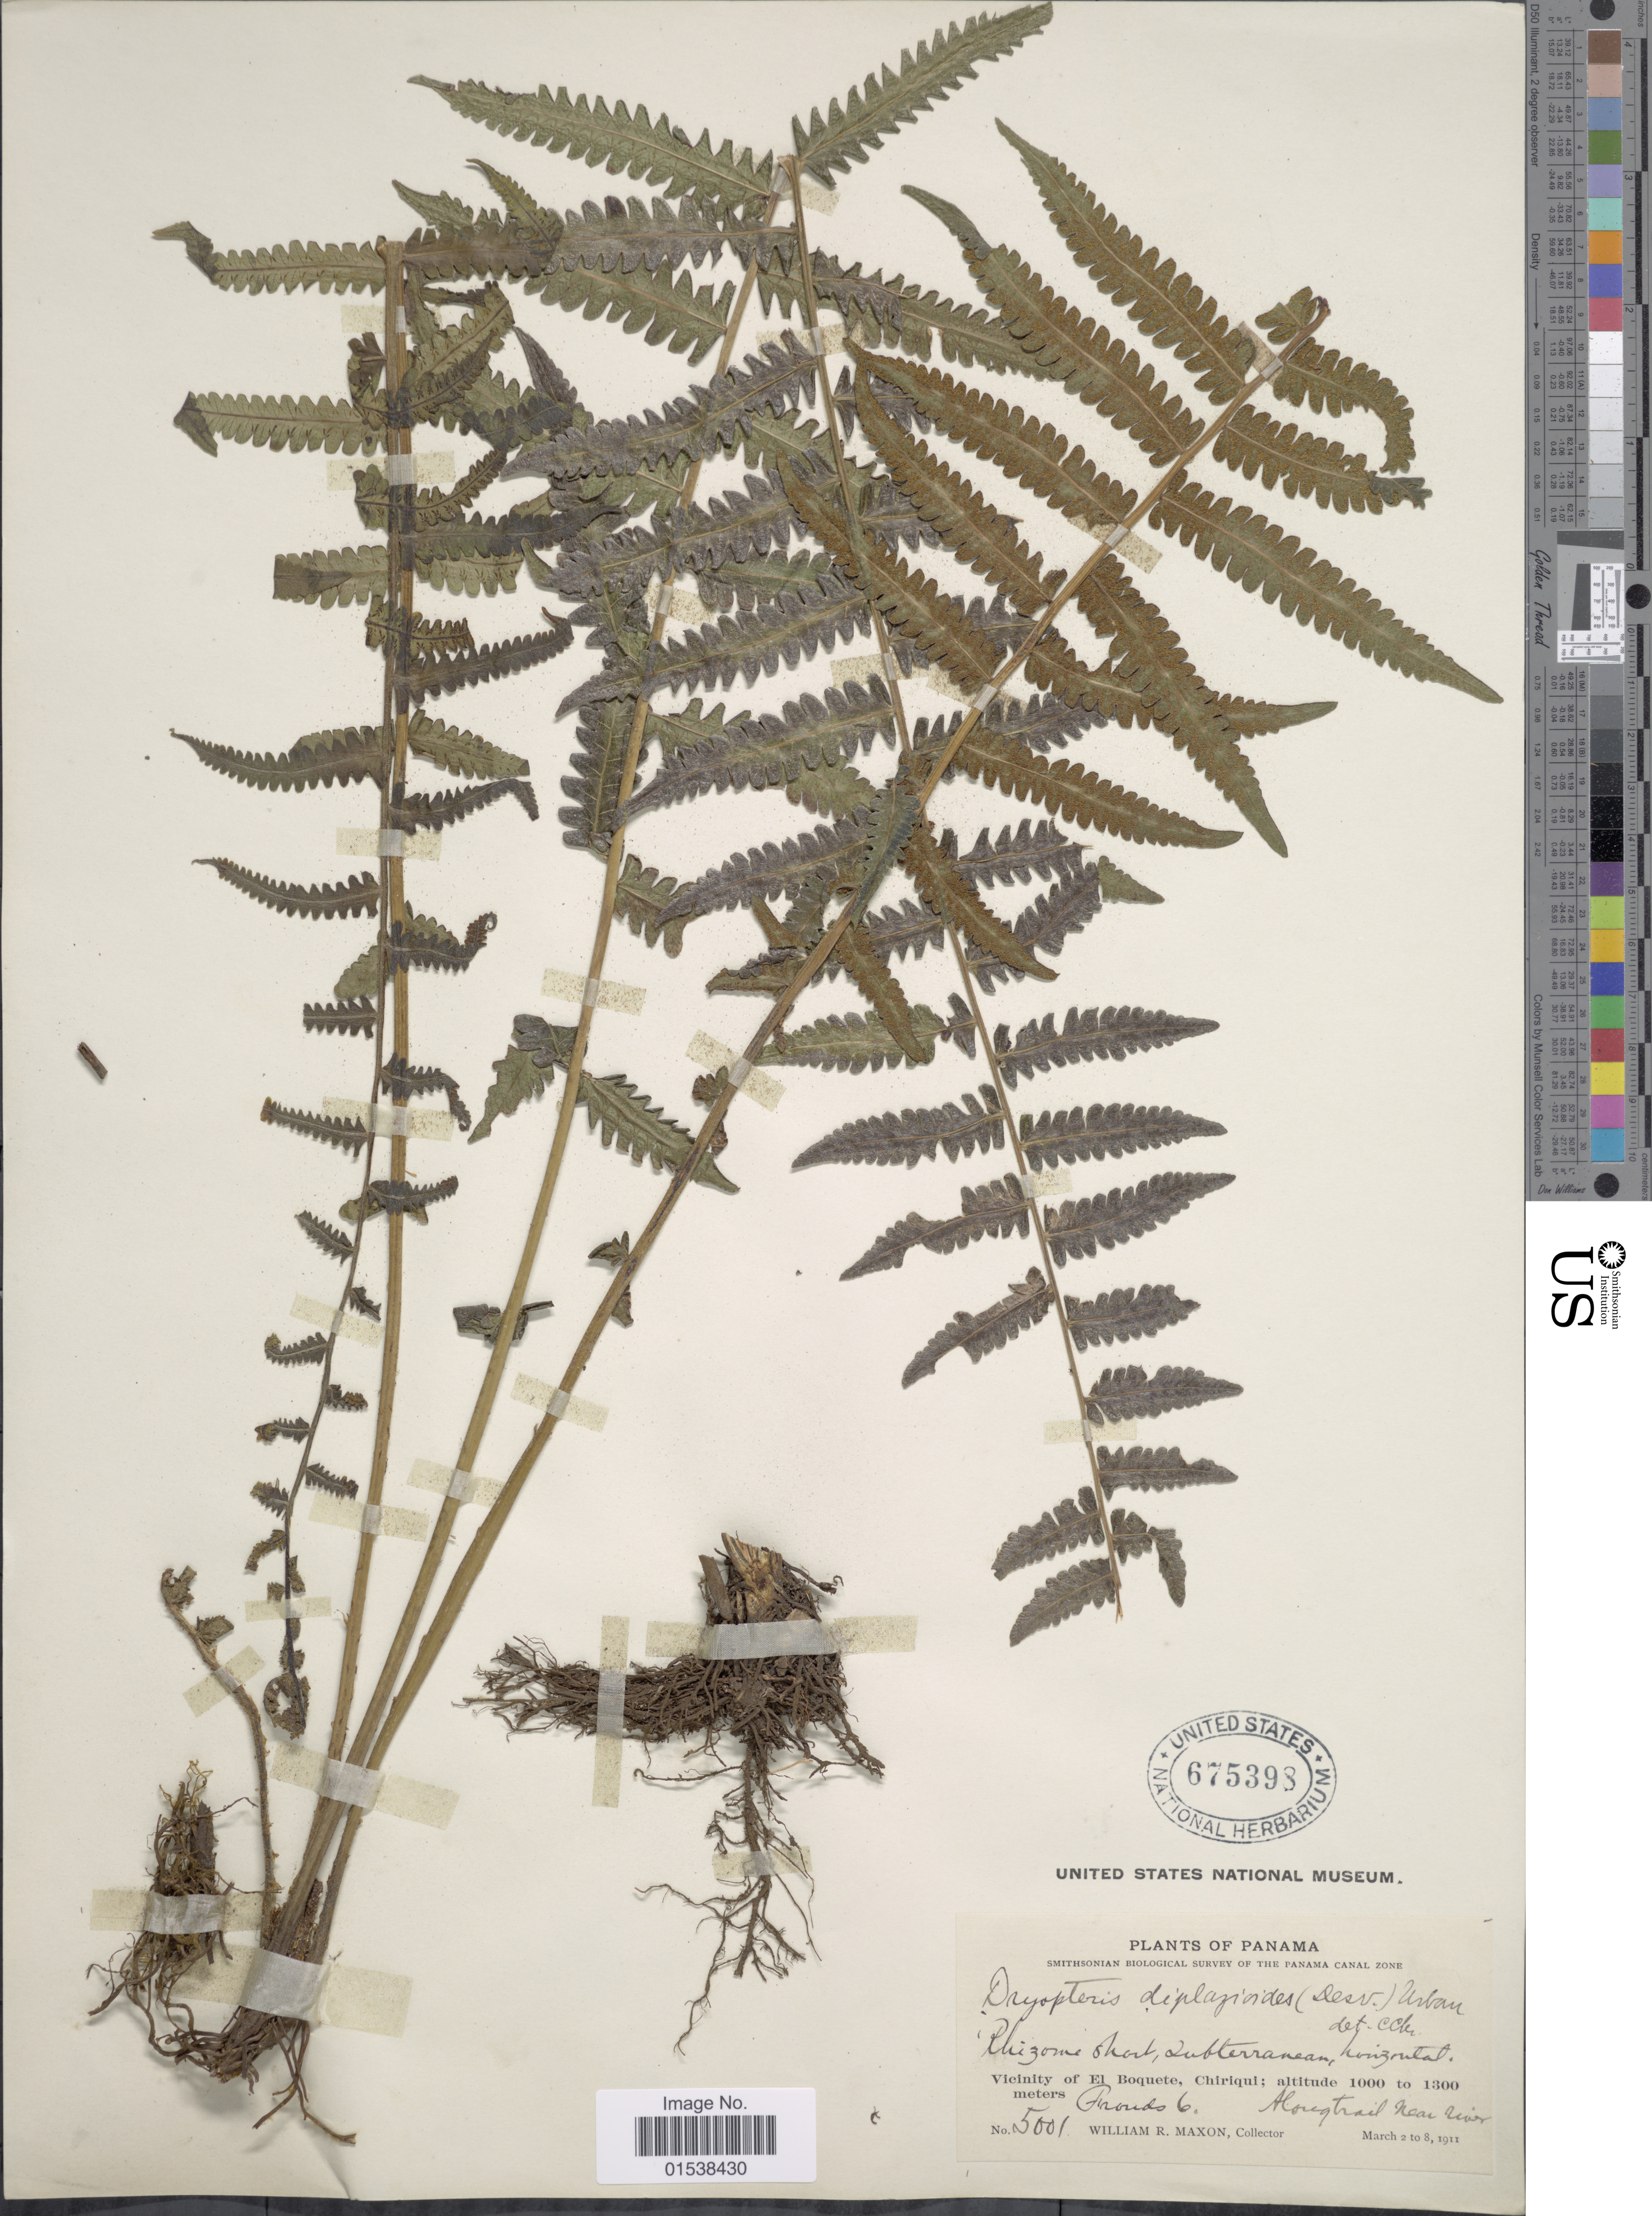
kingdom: Plantae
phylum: Tracheophyta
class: Polypodiopsida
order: Polypodiales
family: Thelypteridaceae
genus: Amauropelta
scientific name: Amauropelta linkiana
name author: (C. Presl) Pic. Serm.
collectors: W. R. Maxon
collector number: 5001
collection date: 1911-03-02/1911-03-08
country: Panama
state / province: Chiriqui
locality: Vicinity of El Boquete, Chiriqui, Fronds 6, along trail near river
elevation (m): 1000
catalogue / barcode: US 675393